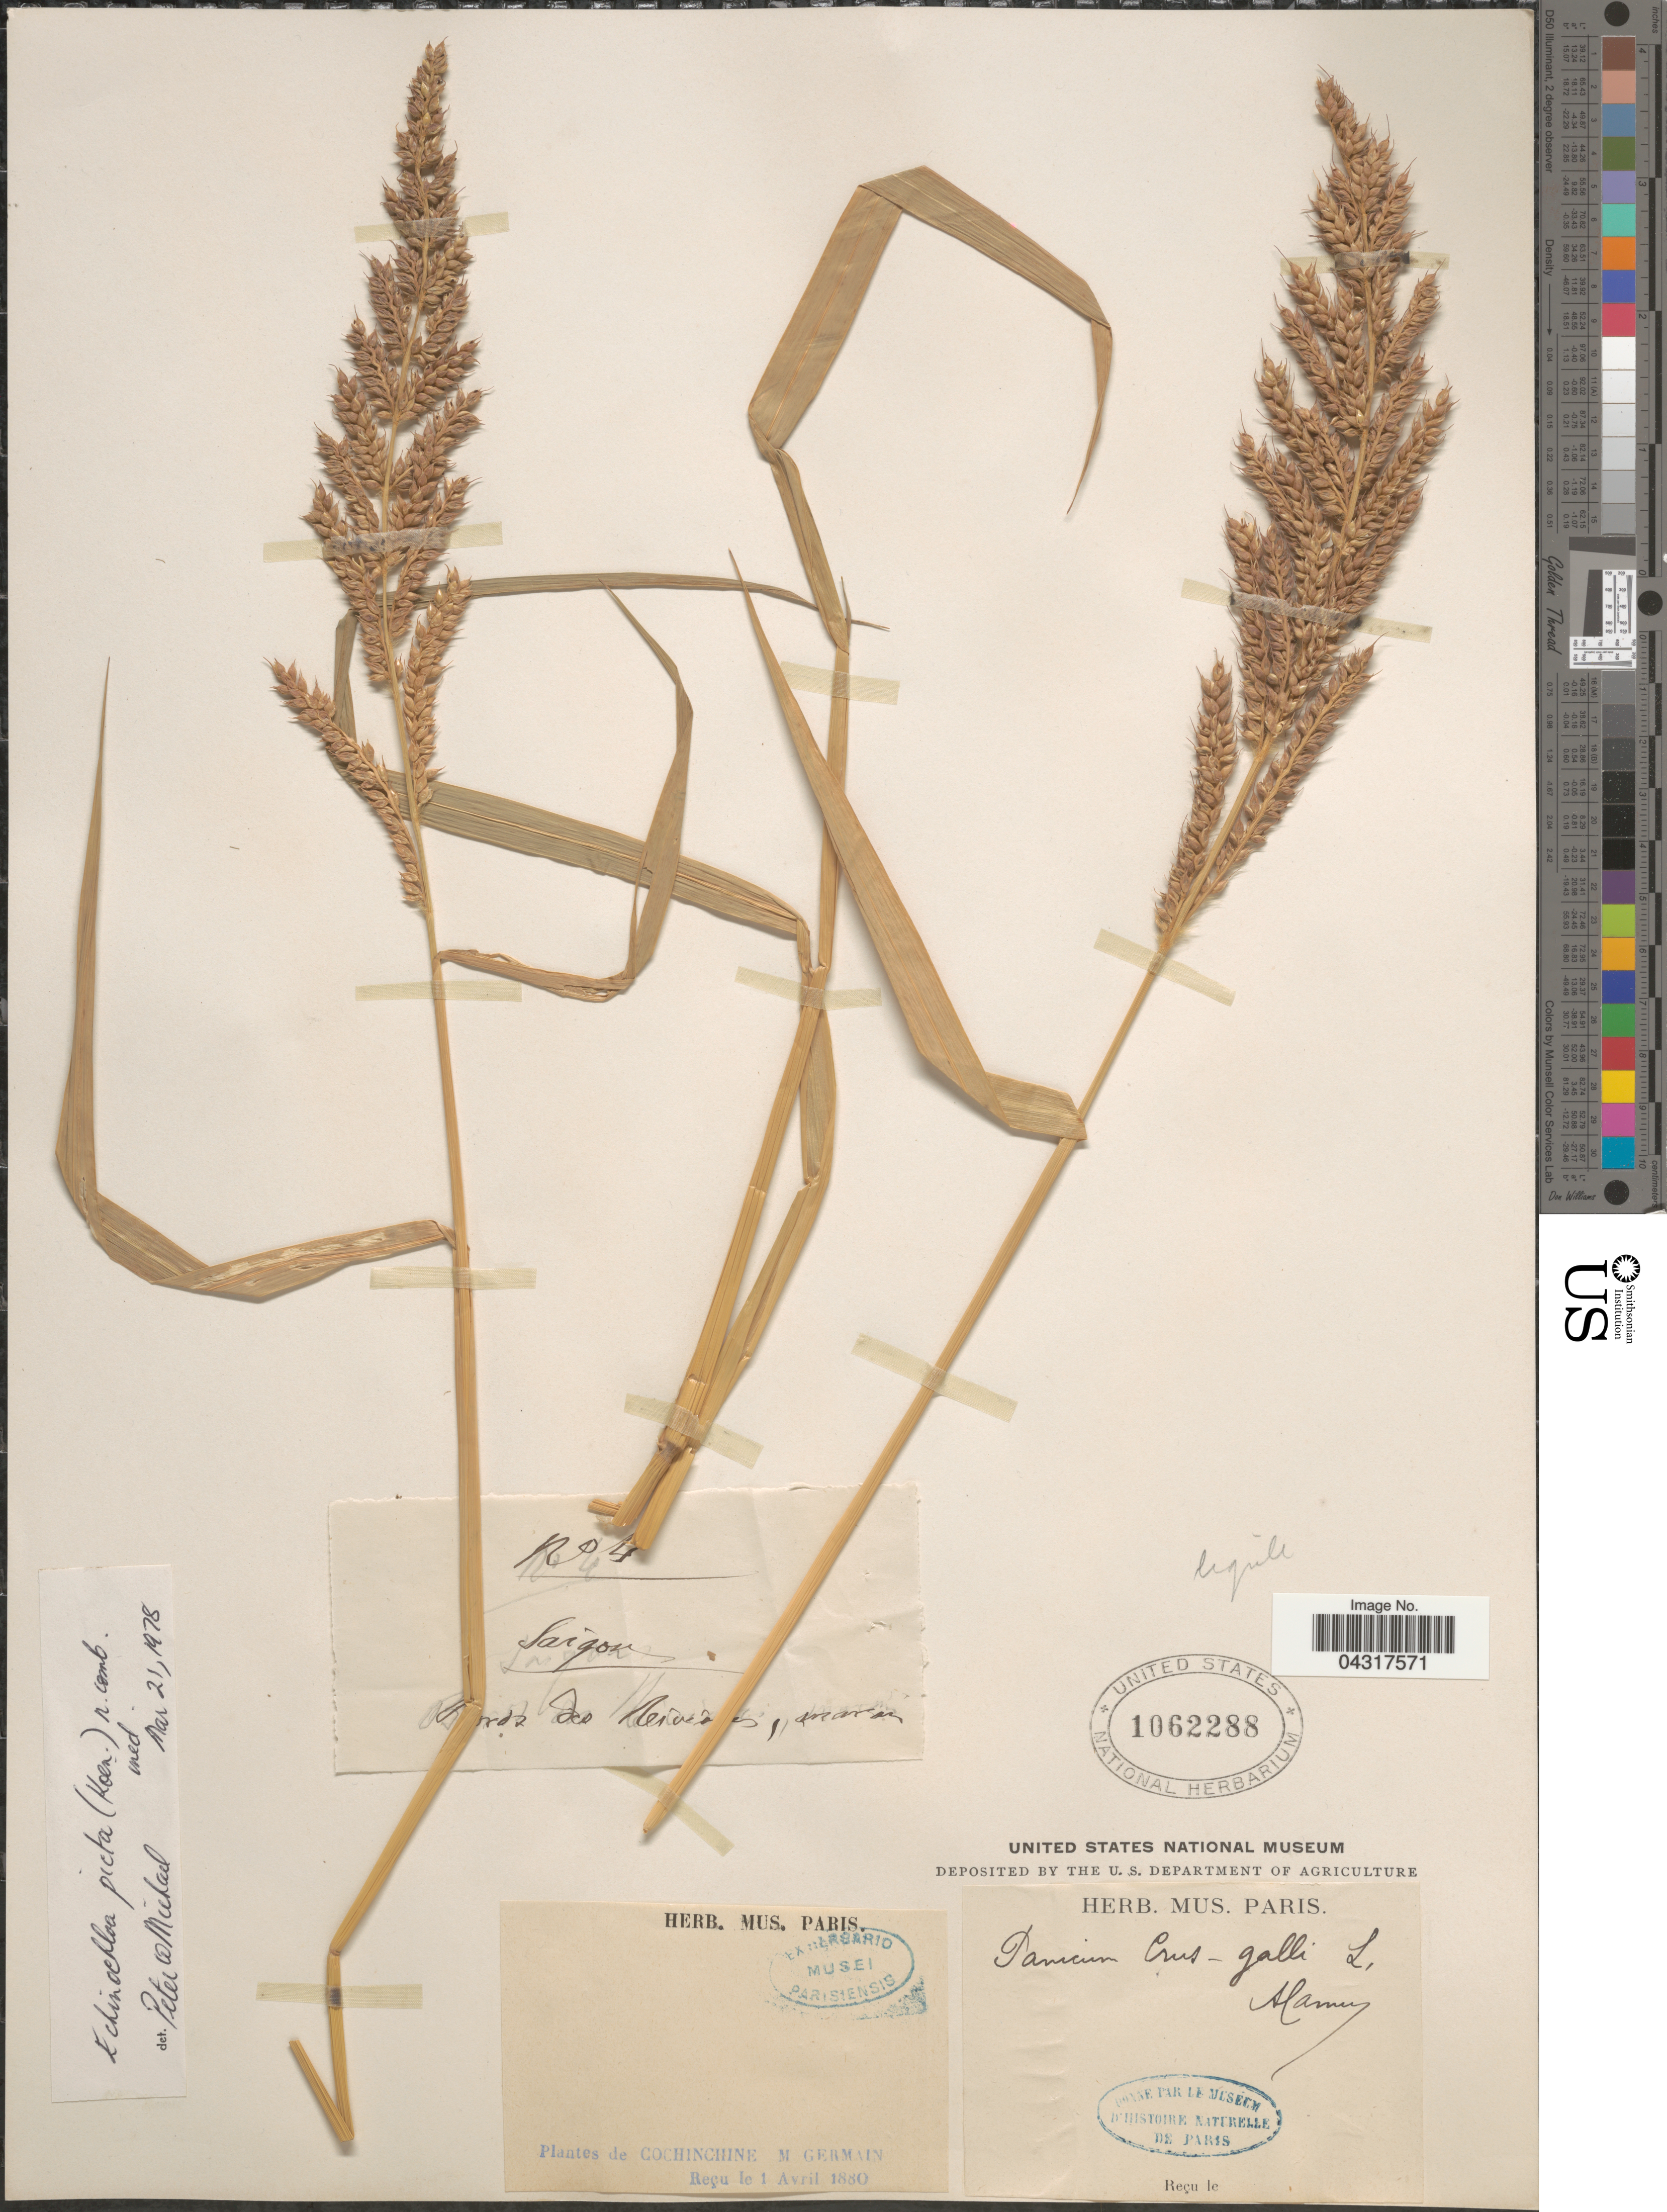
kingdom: Plantae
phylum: Tracheophyta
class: Liliopsida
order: Poales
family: Poaceae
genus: Echinochloa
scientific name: Echinochloa picta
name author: (K.D. Koenig) Michael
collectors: M. Germain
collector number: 4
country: Vietnam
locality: Saigon. [illegible text] des Riveres[interpreted]. Cochinchine.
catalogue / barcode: US 1062288